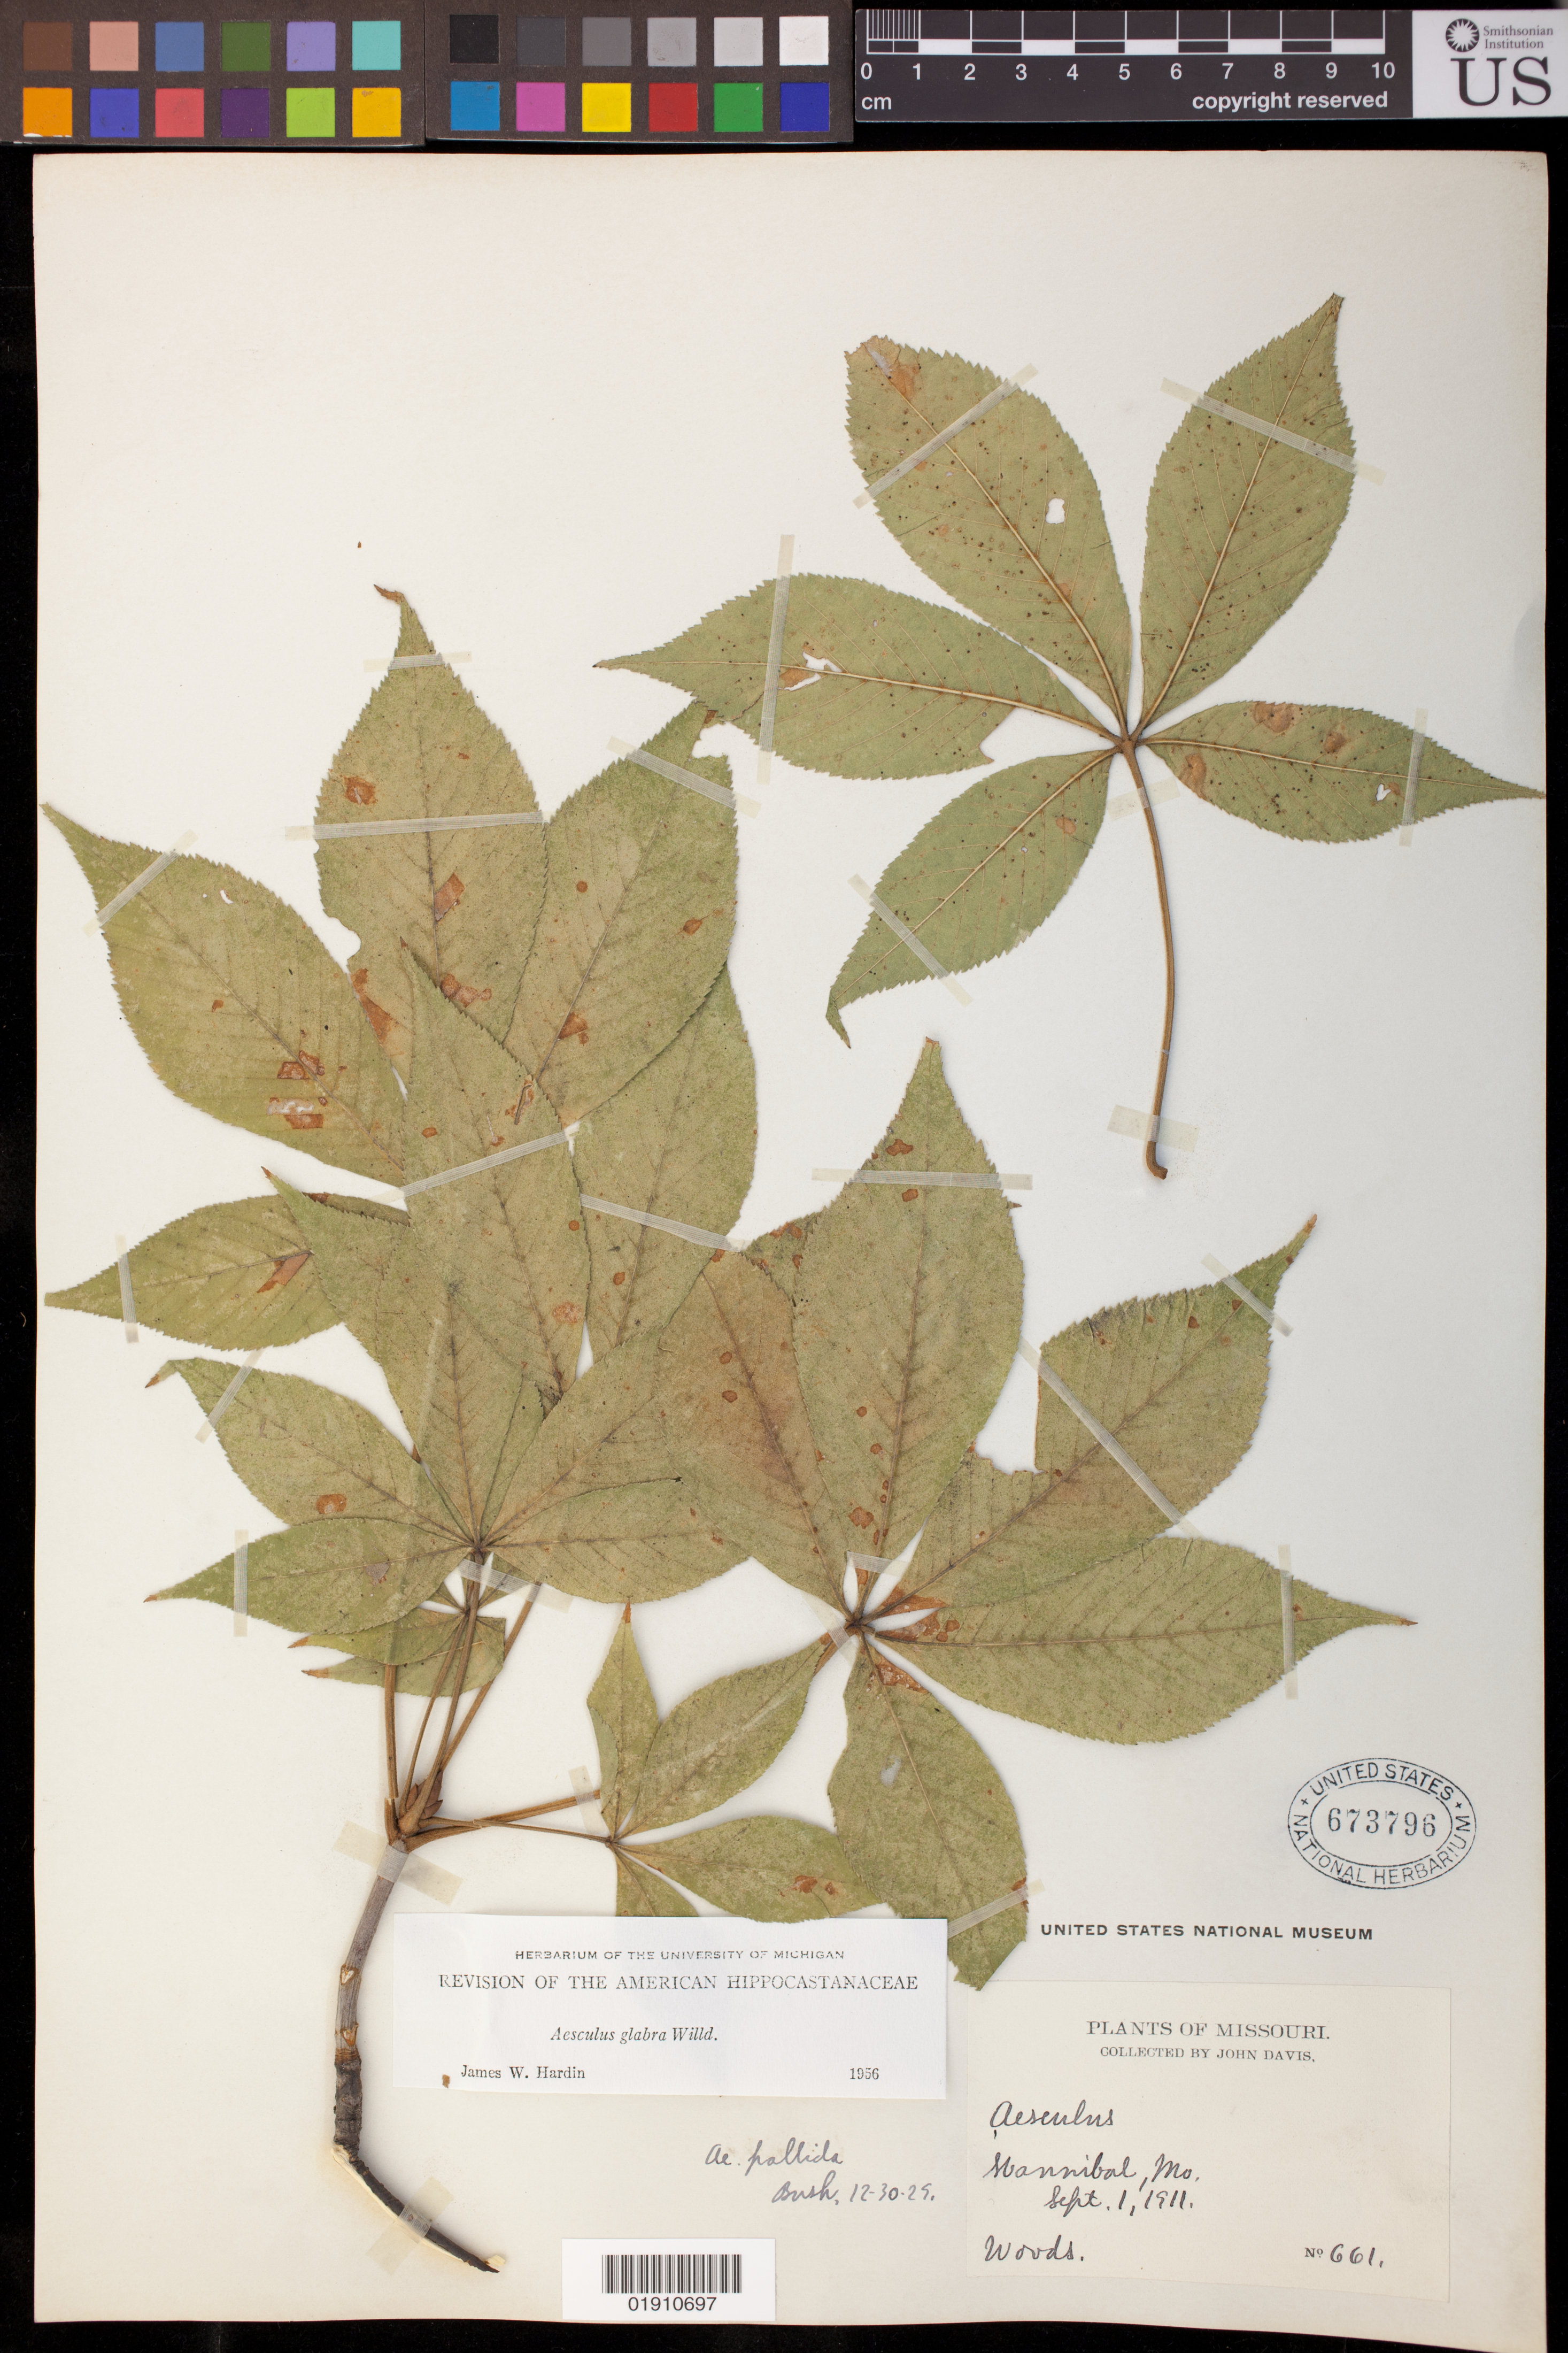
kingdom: Plantae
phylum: Tracheophyta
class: Magnoliopsida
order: Sapindales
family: Sapindaceae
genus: Aesculus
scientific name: Aesculus glabra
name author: Willd.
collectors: J. Davis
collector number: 661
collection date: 1911-09-01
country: United States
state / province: Missouri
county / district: Hannibal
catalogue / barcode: US 673796